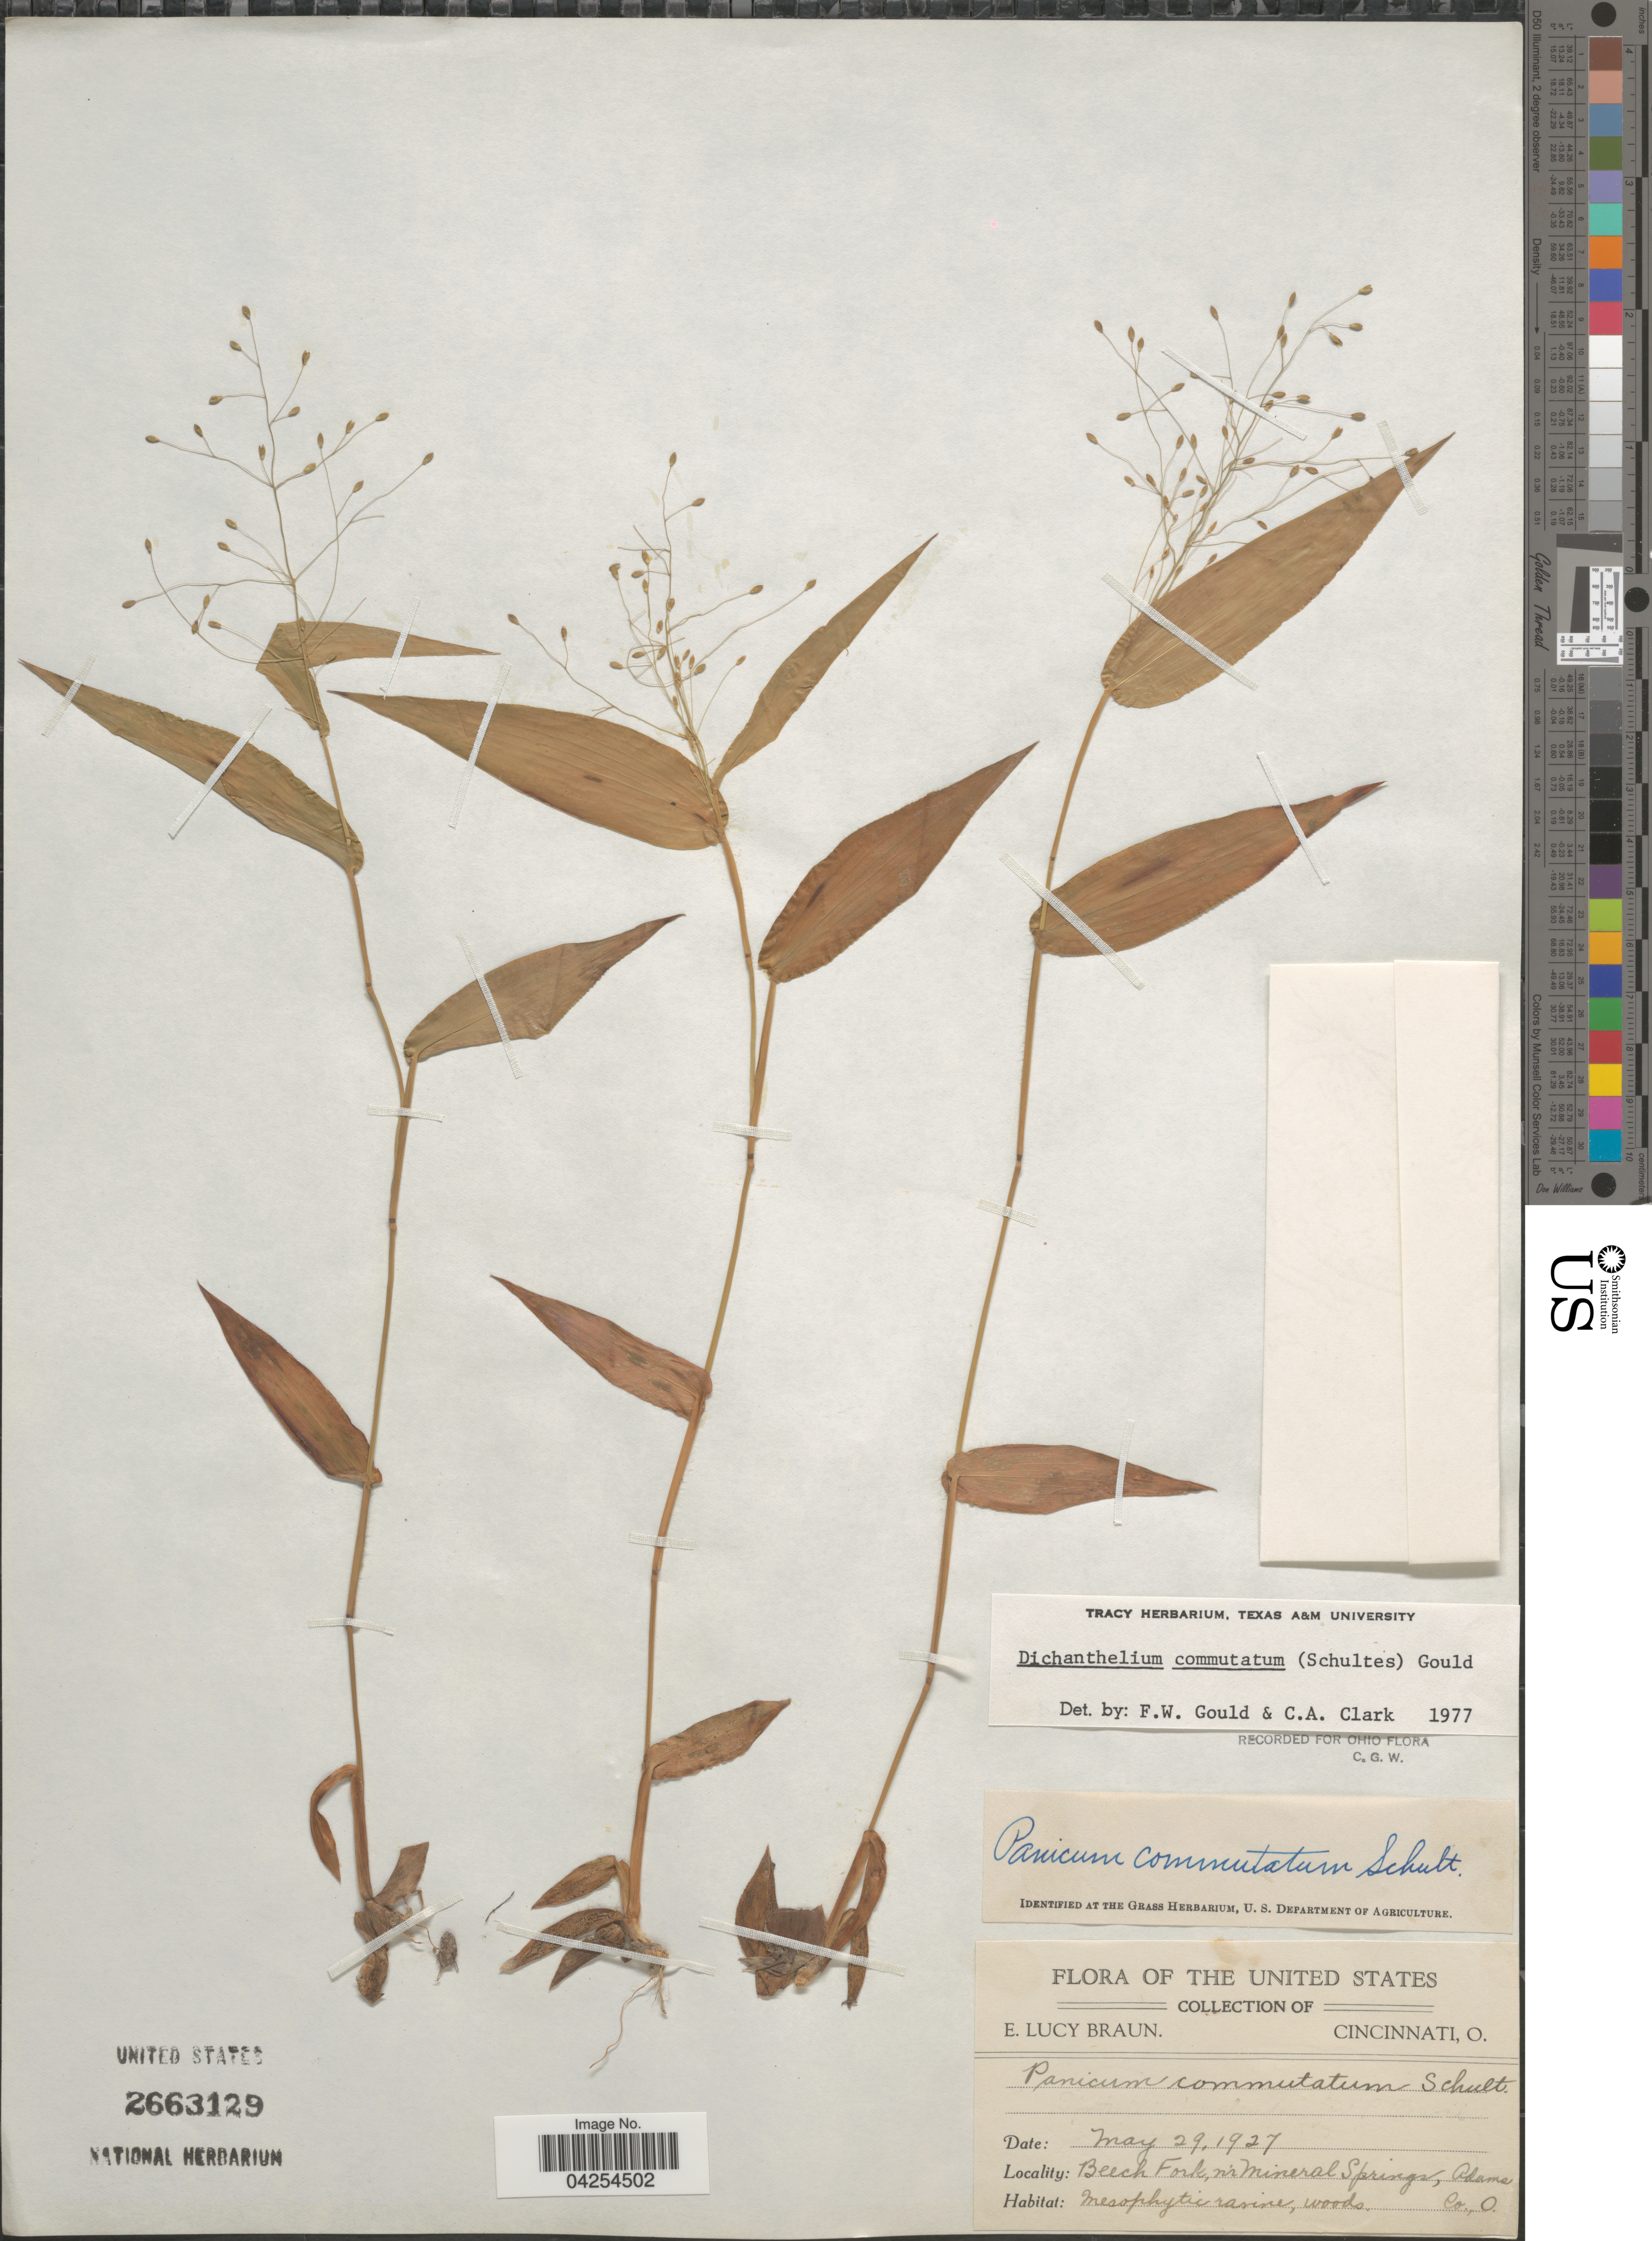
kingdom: Plantae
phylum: Tracheophyta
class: Liliopsida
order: Poales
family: Poaceae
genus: Dichanthelium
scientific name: Dichanthelium commutatum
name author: (Schult.) Gould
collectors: E. L. Braun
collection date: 1927-05-29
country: United States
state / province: Ohio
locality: Beech Fork, nr Mineral Springs, Adams Co. Mesophytic ravine, woods.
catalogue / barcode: US 2663129